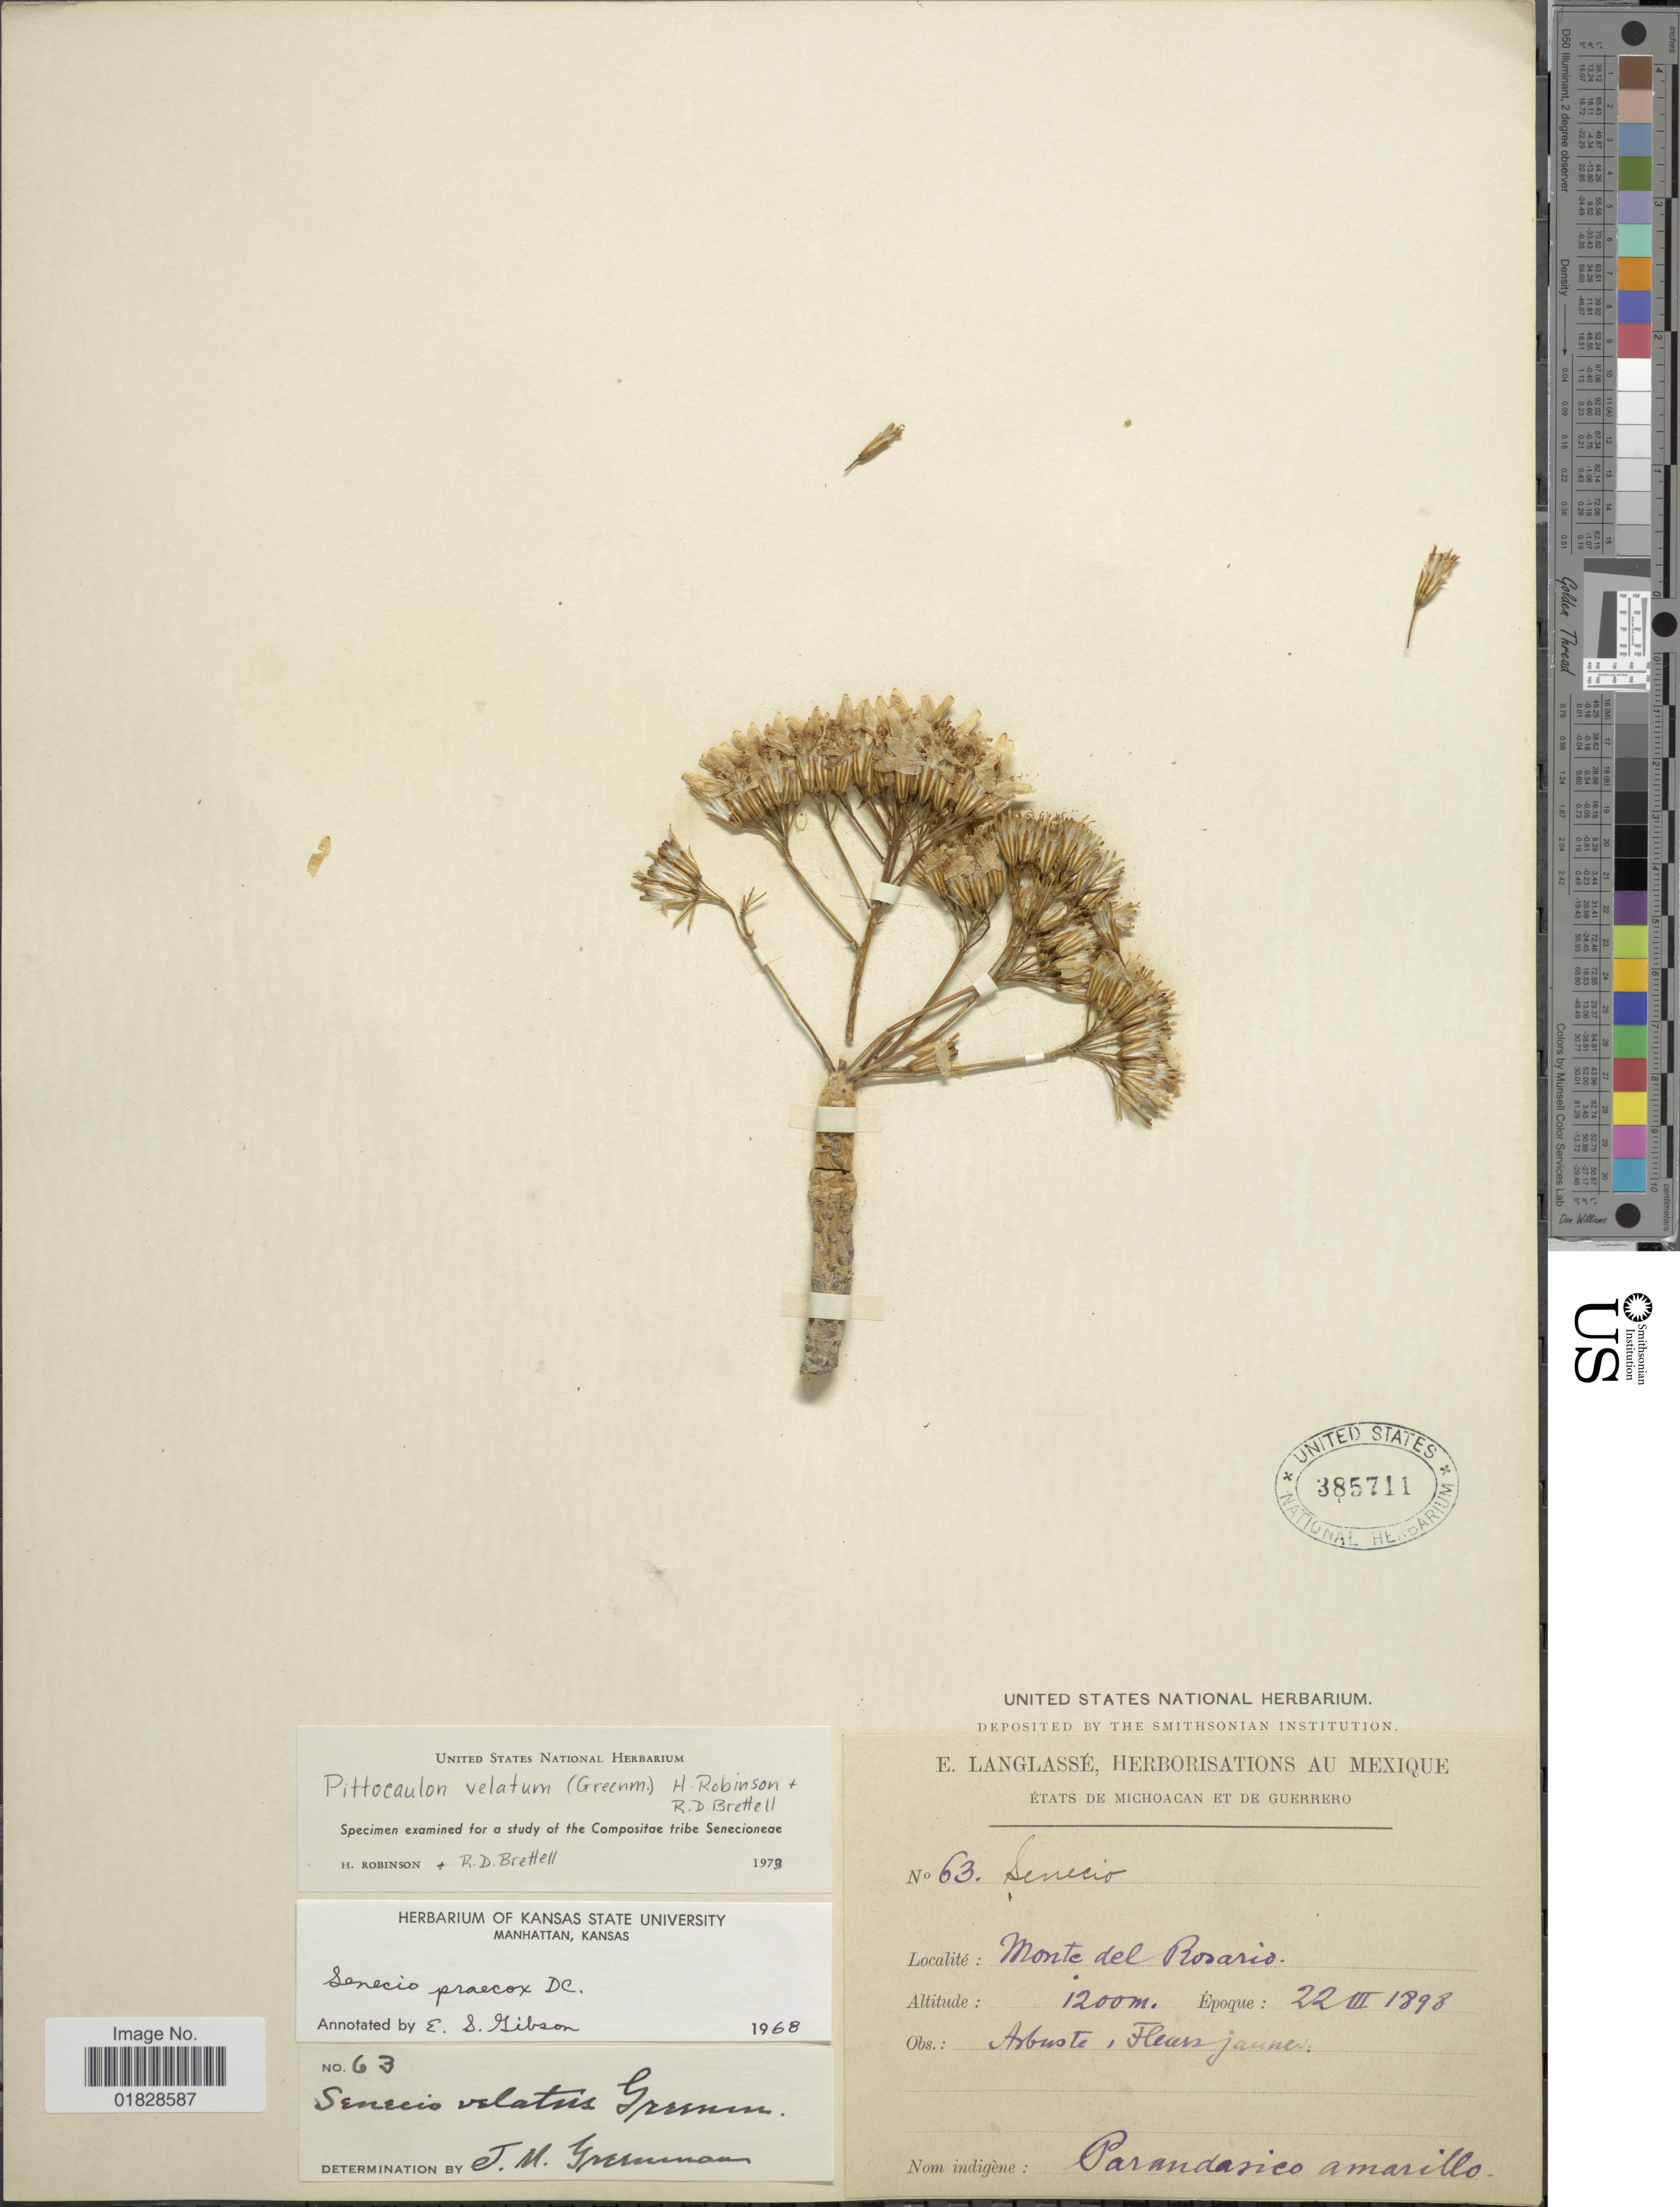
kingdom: Plantae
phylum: Tracheophyta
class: Magnoliopsida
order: Asterales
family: Asteraceae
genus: Pittocaulon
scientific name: Pittocaulon velatum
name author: (Greenm.) H. Rob. & Brettell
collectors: E. Langlassé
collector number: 63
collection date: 1898-03-22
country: Mexico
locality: États de Michoacan et de Guerrero. Monte del Rosario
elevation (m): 1200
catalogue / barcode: US 385711